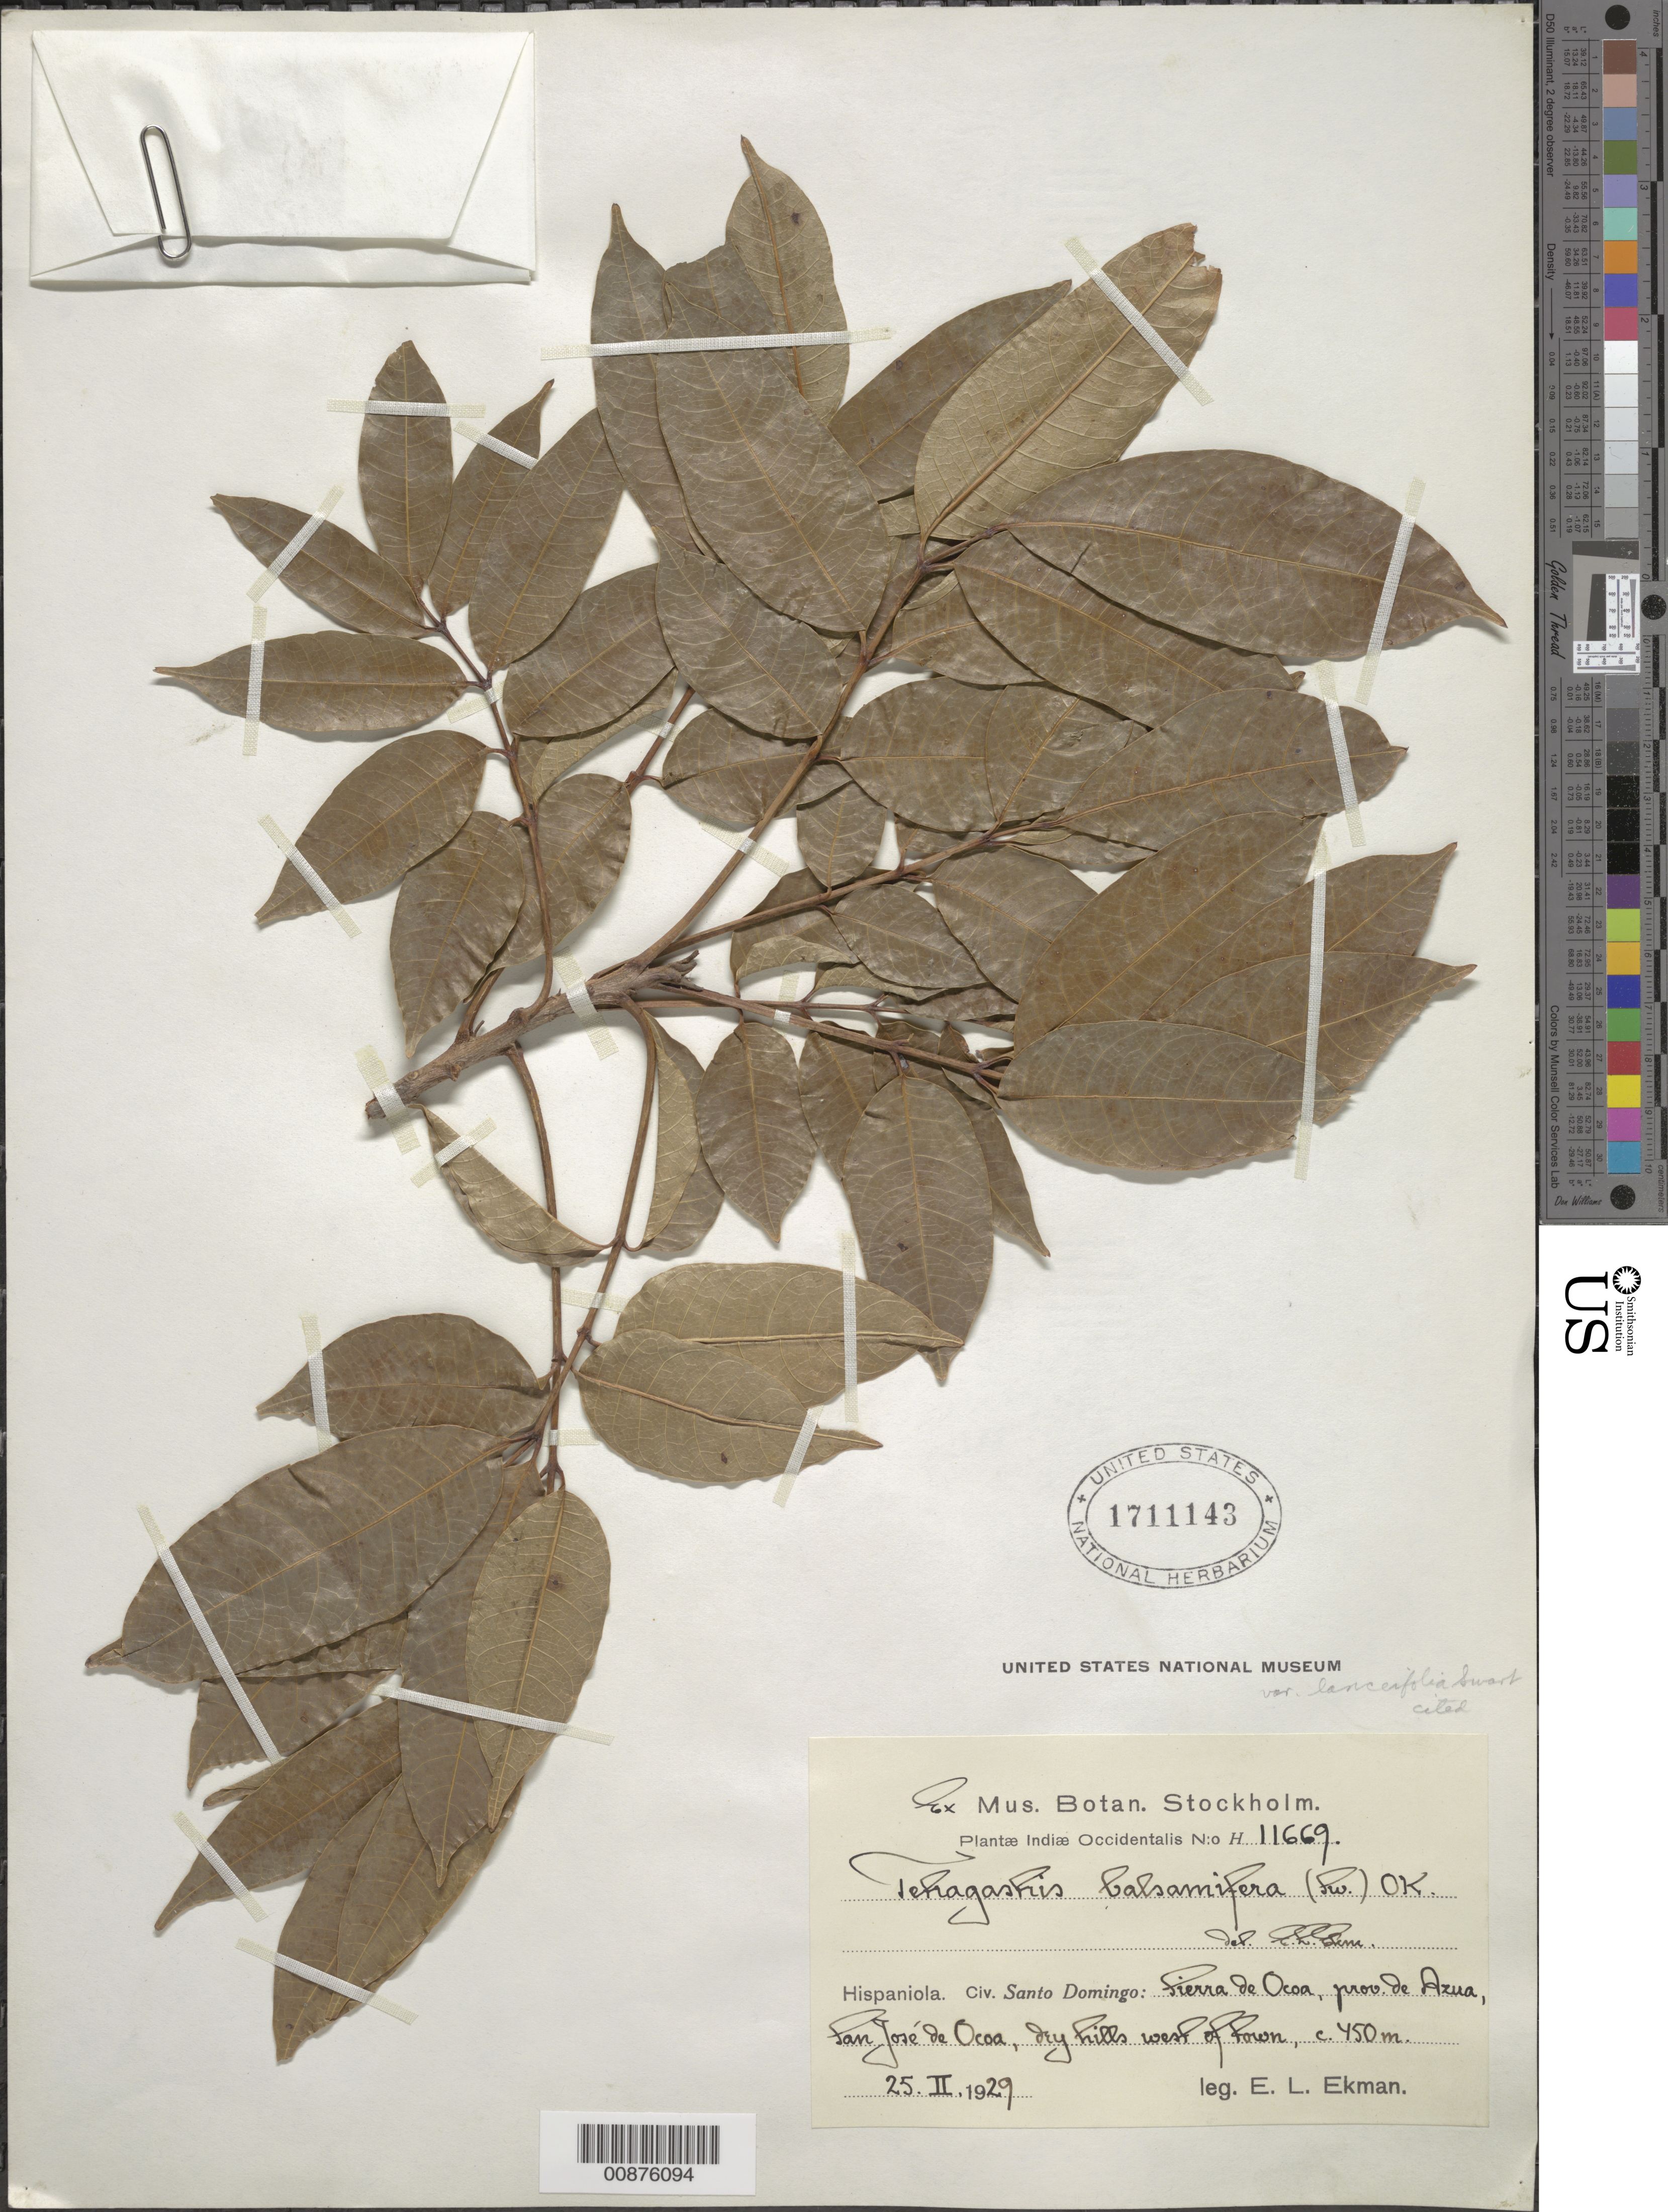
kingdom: Plantae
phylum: Tracheophyta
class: Magnoliopsida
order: Sapindales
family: Burseraceae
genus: Protium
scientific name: Protium balsamiferum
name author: (Sw.) Daly & P. Fine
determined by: Daly, Douglas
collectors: E. L. Ekman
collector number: H 11669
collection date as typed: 25 Feb 1929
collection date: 1929-02-25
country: Dominican Republic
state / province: Azua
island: Hispaniola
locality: Sierra de Ocoa, San José de Ocoa, W of town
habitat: Dry hills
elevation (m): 450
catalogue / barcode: US 1711143